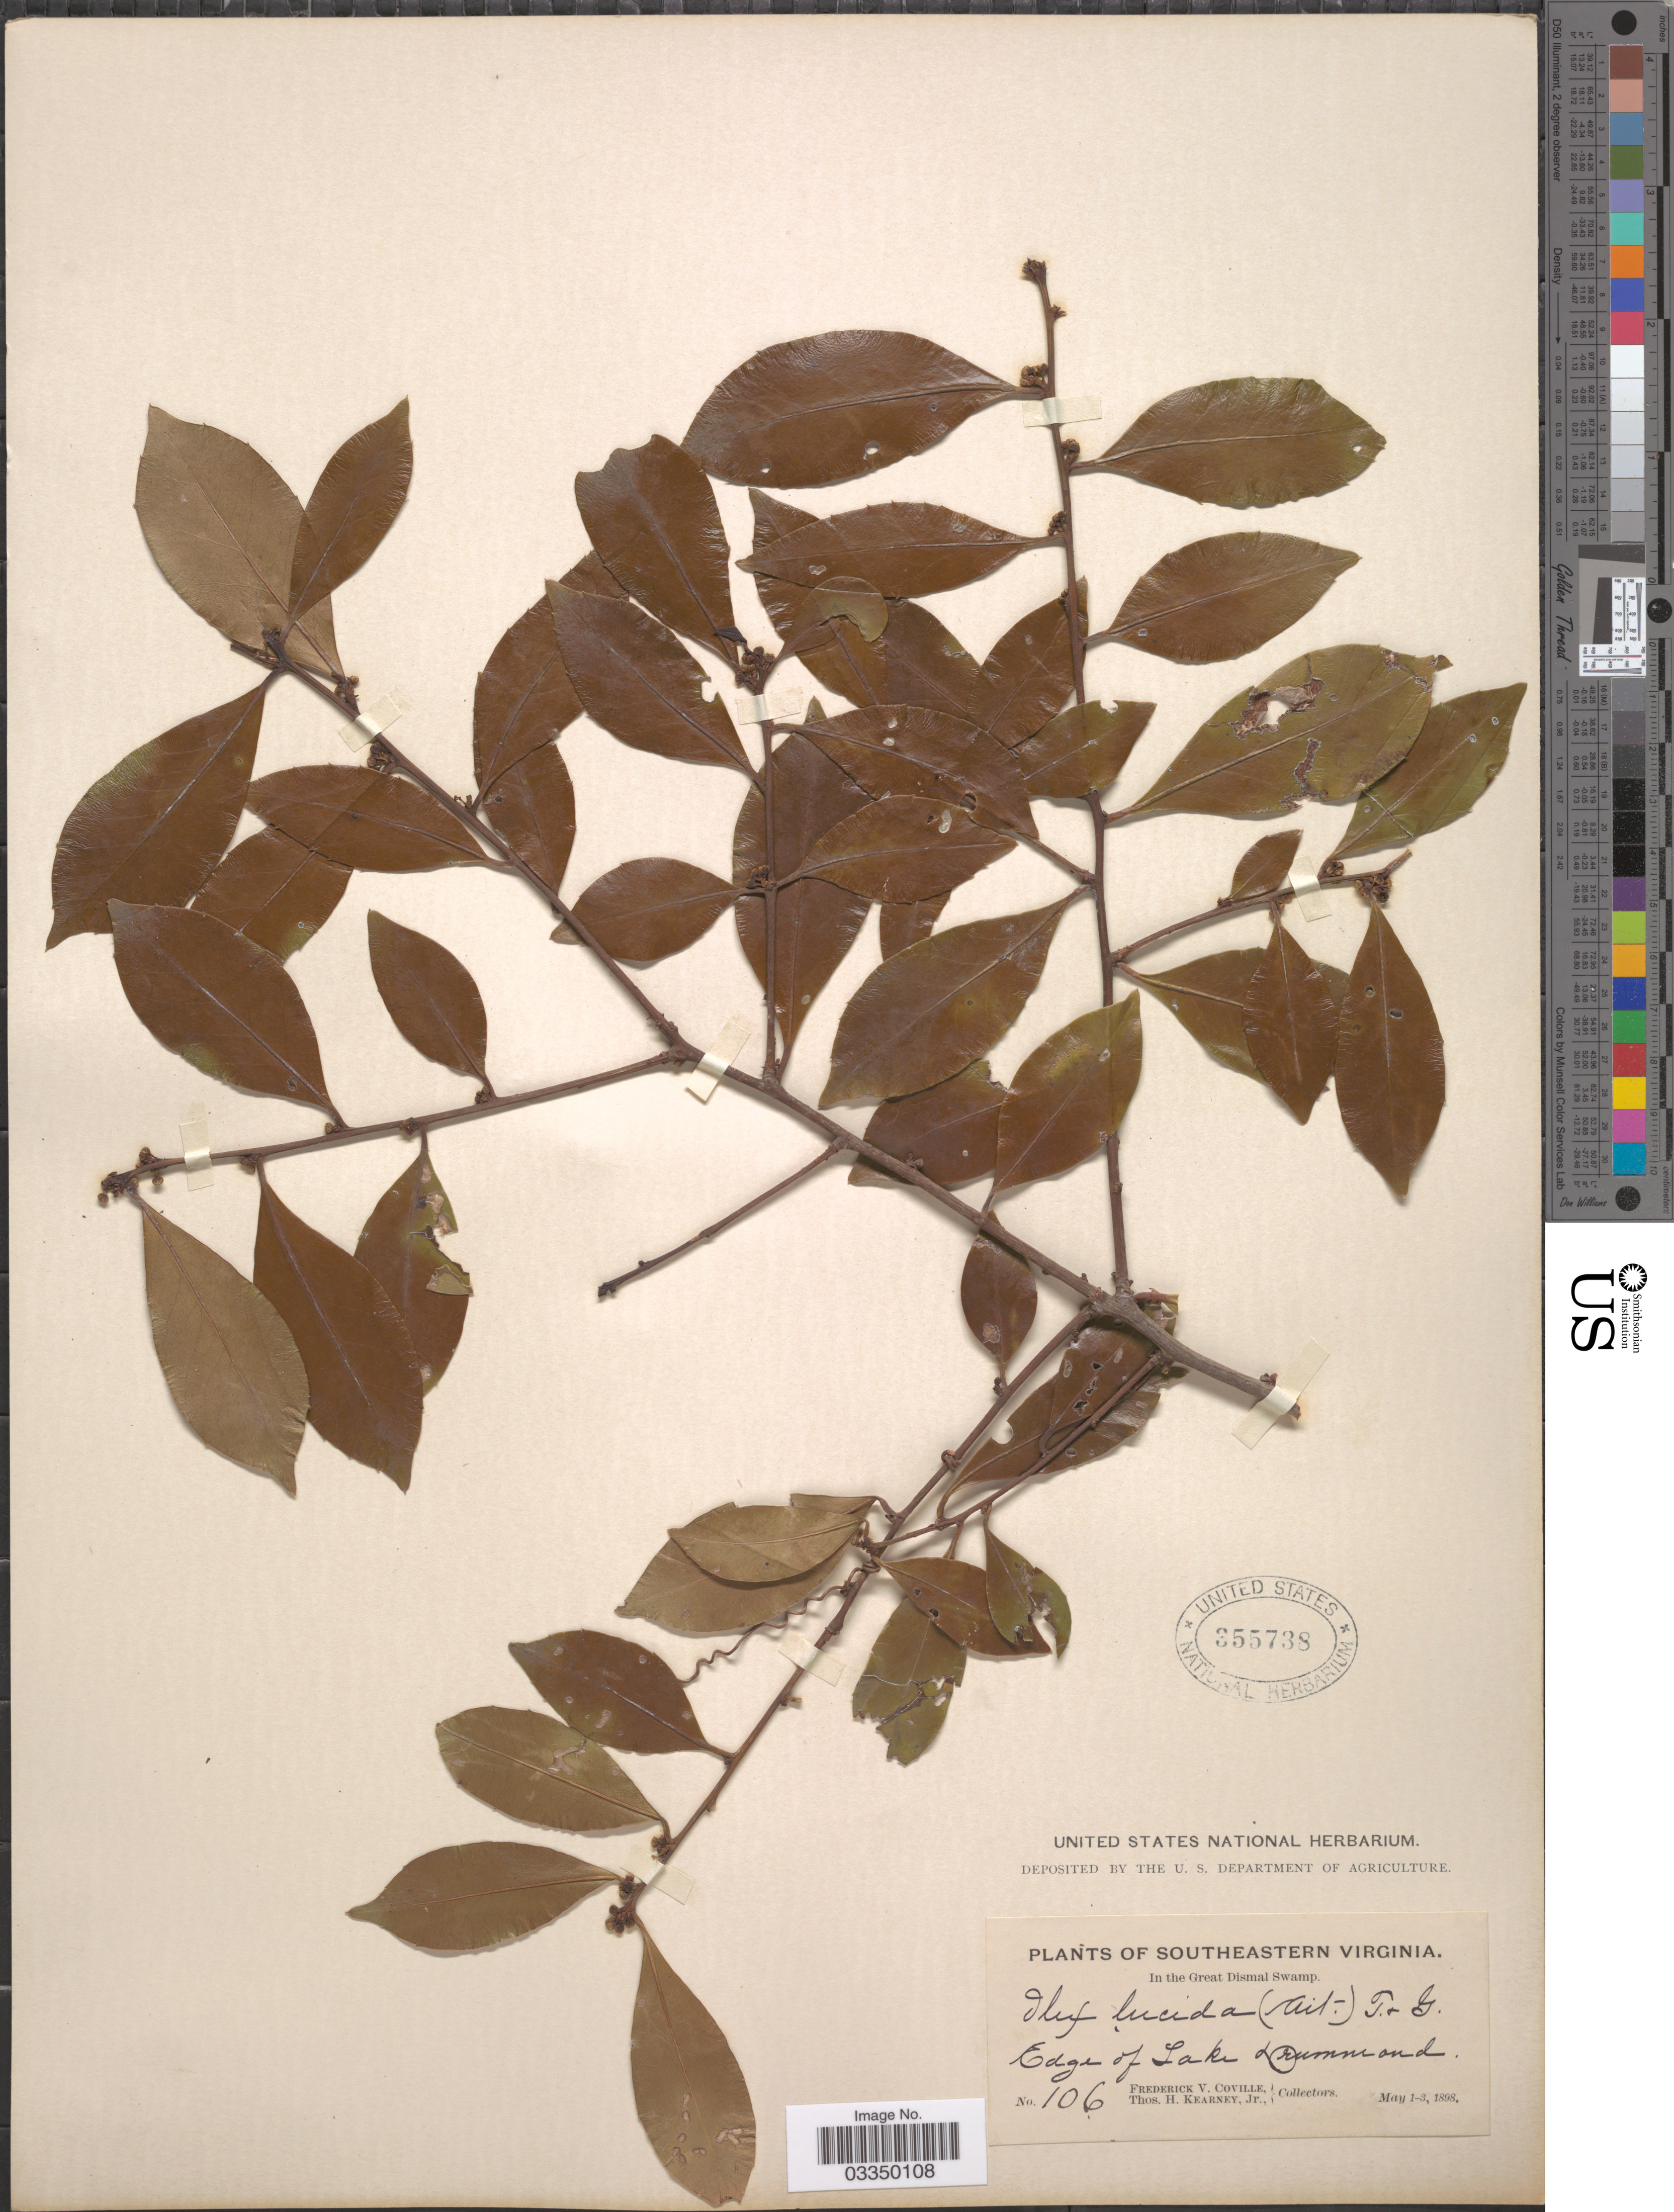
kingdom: Plantae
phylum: Tracheophyta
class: Magnoliopsida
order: Aquifoliales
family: Aquifoliaceae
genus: Ilex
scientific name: Ilex lucida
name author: Torr. & A. Gray ex S. Watson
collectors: F. V. Coville & T. H. Kearney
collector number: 106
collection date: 1898-05-01/1898-05-03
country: United States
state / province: Virginia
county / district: City of Chesapeake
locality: Southeastern Virginia. In the Great Dismal Swamp. Edge of Lake Drummond.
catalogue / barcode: US 355738